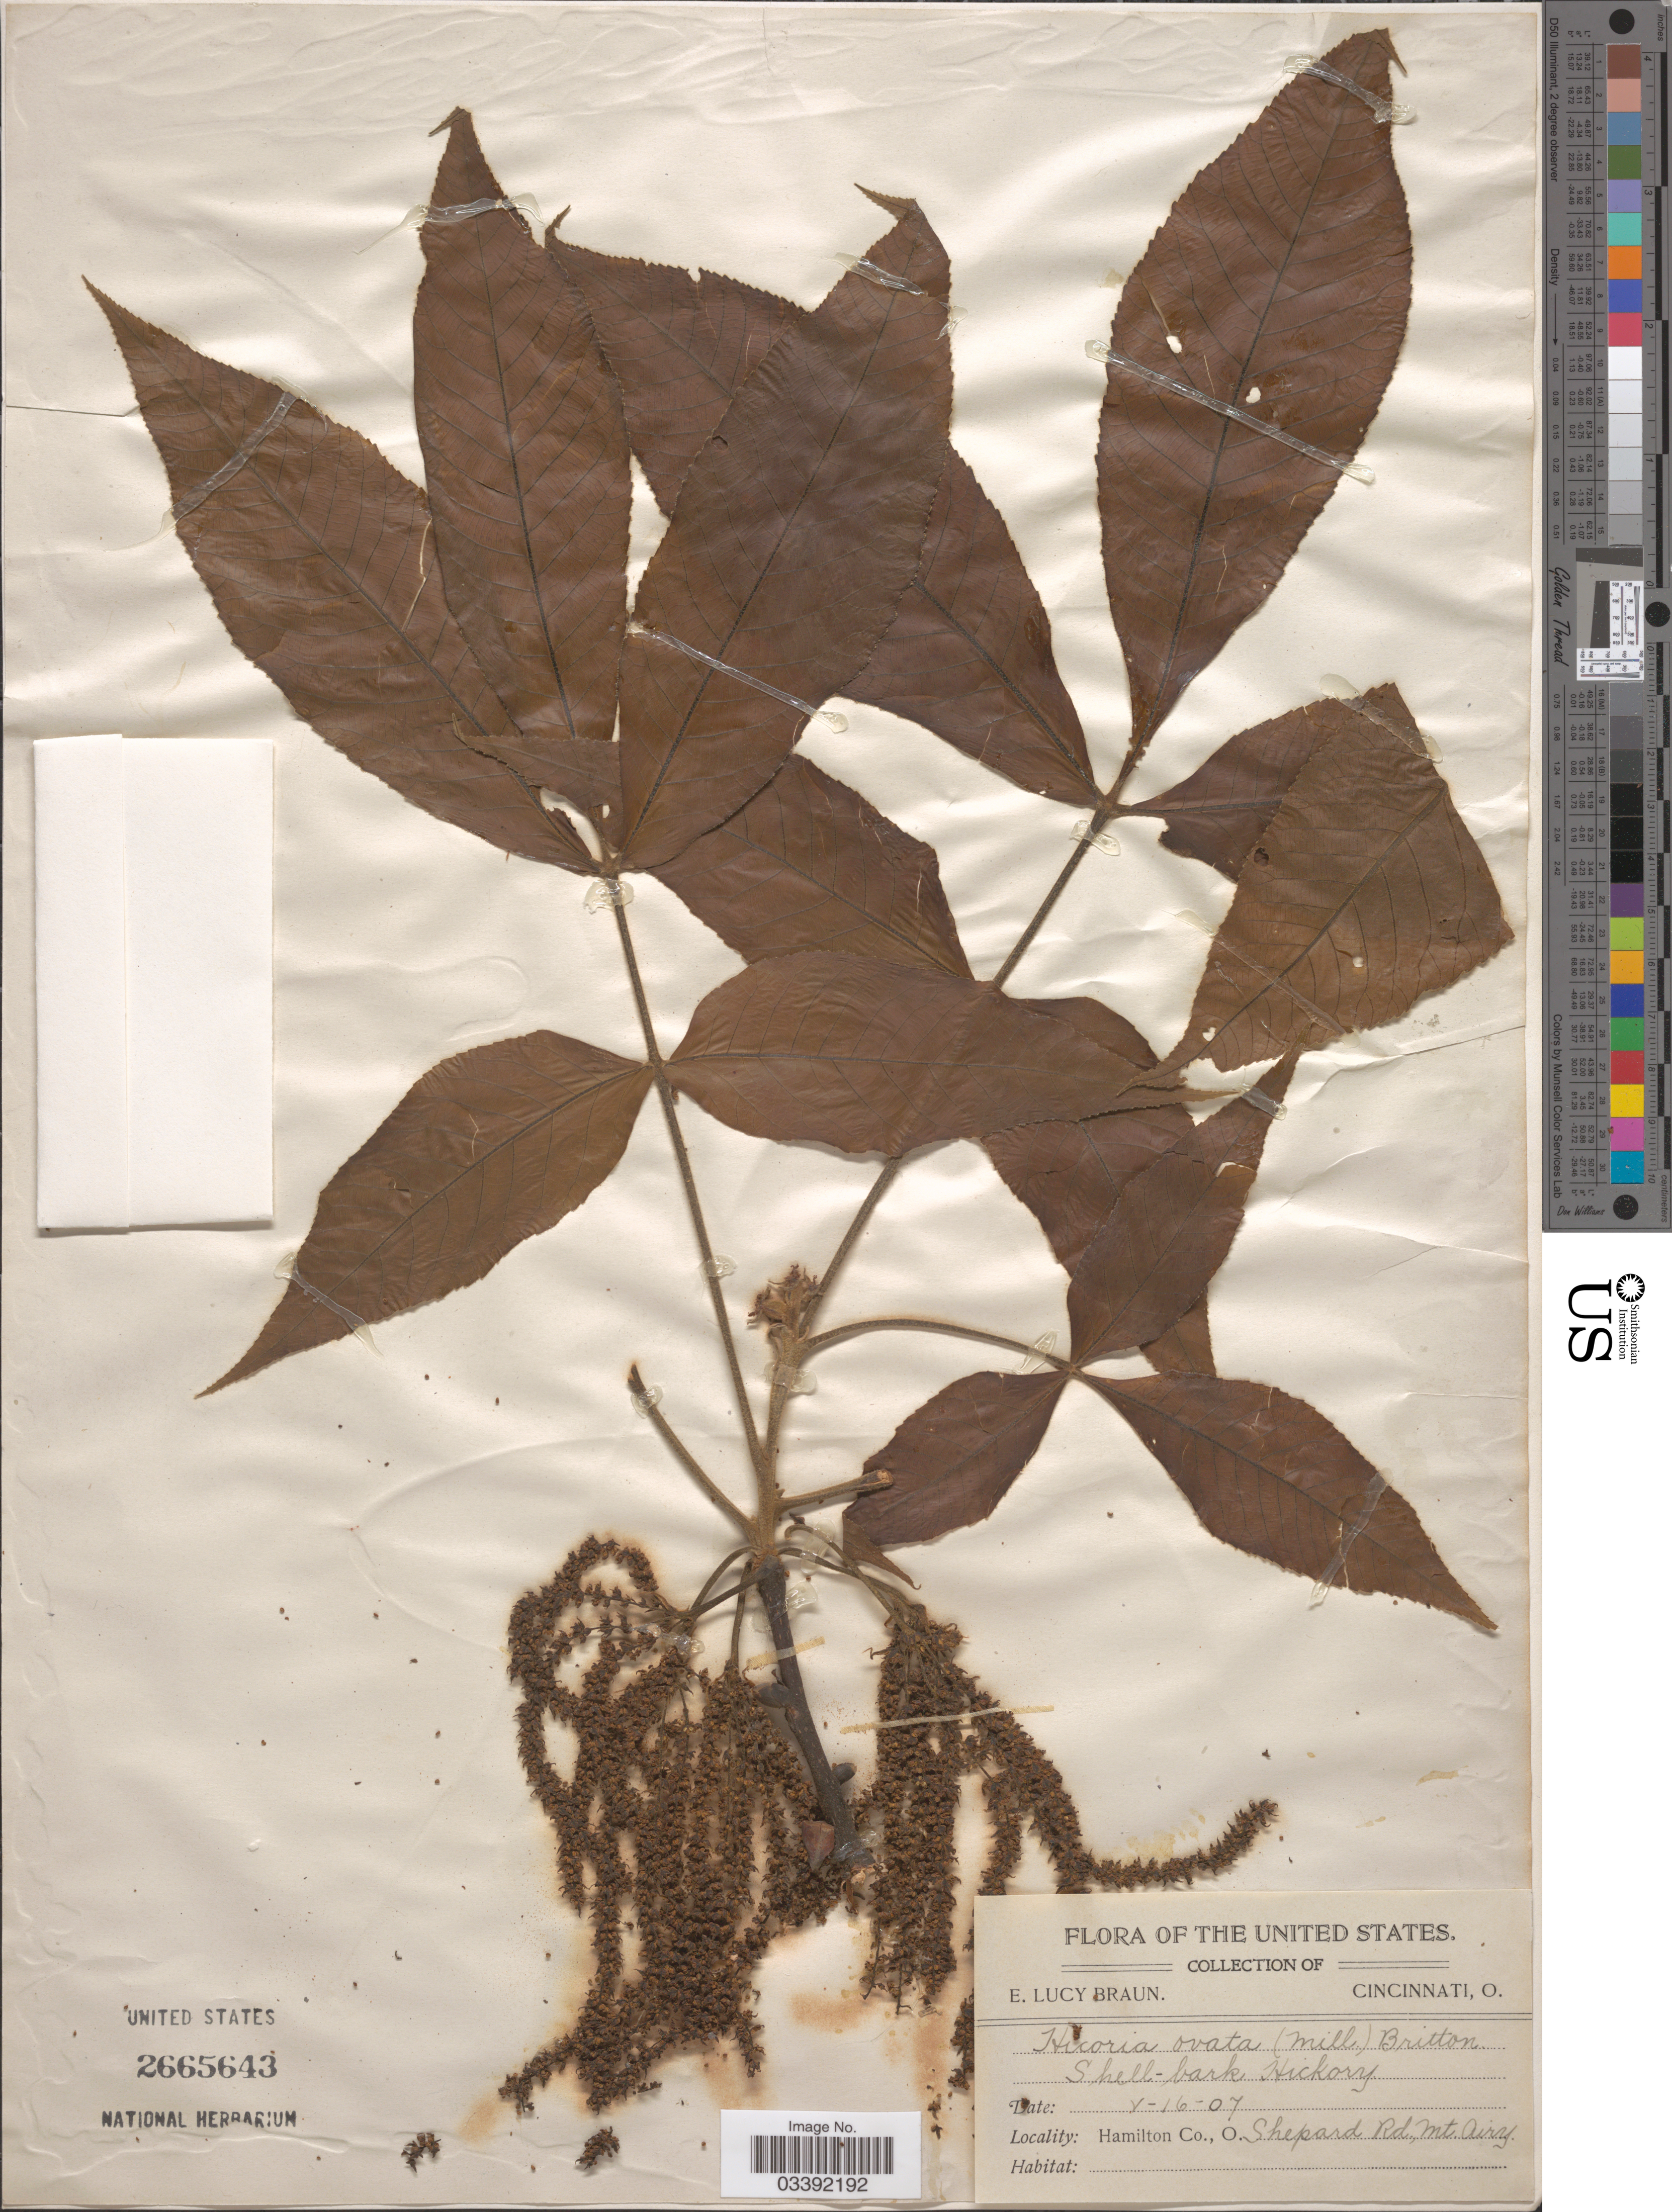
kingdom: Plantae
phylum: Tracheophyta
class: Magnoliopsida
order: Fagales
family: Juglandaceae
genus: Carya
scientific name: Carya ovata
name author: (Mill.) K. Koch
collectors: E. L. Braun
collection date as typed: Transcribed d/m/y: 16/5/7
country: United States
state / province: Ohio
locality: Hamilton Co. Shepard Rd., Mt. Airy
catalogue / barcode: US 2665643